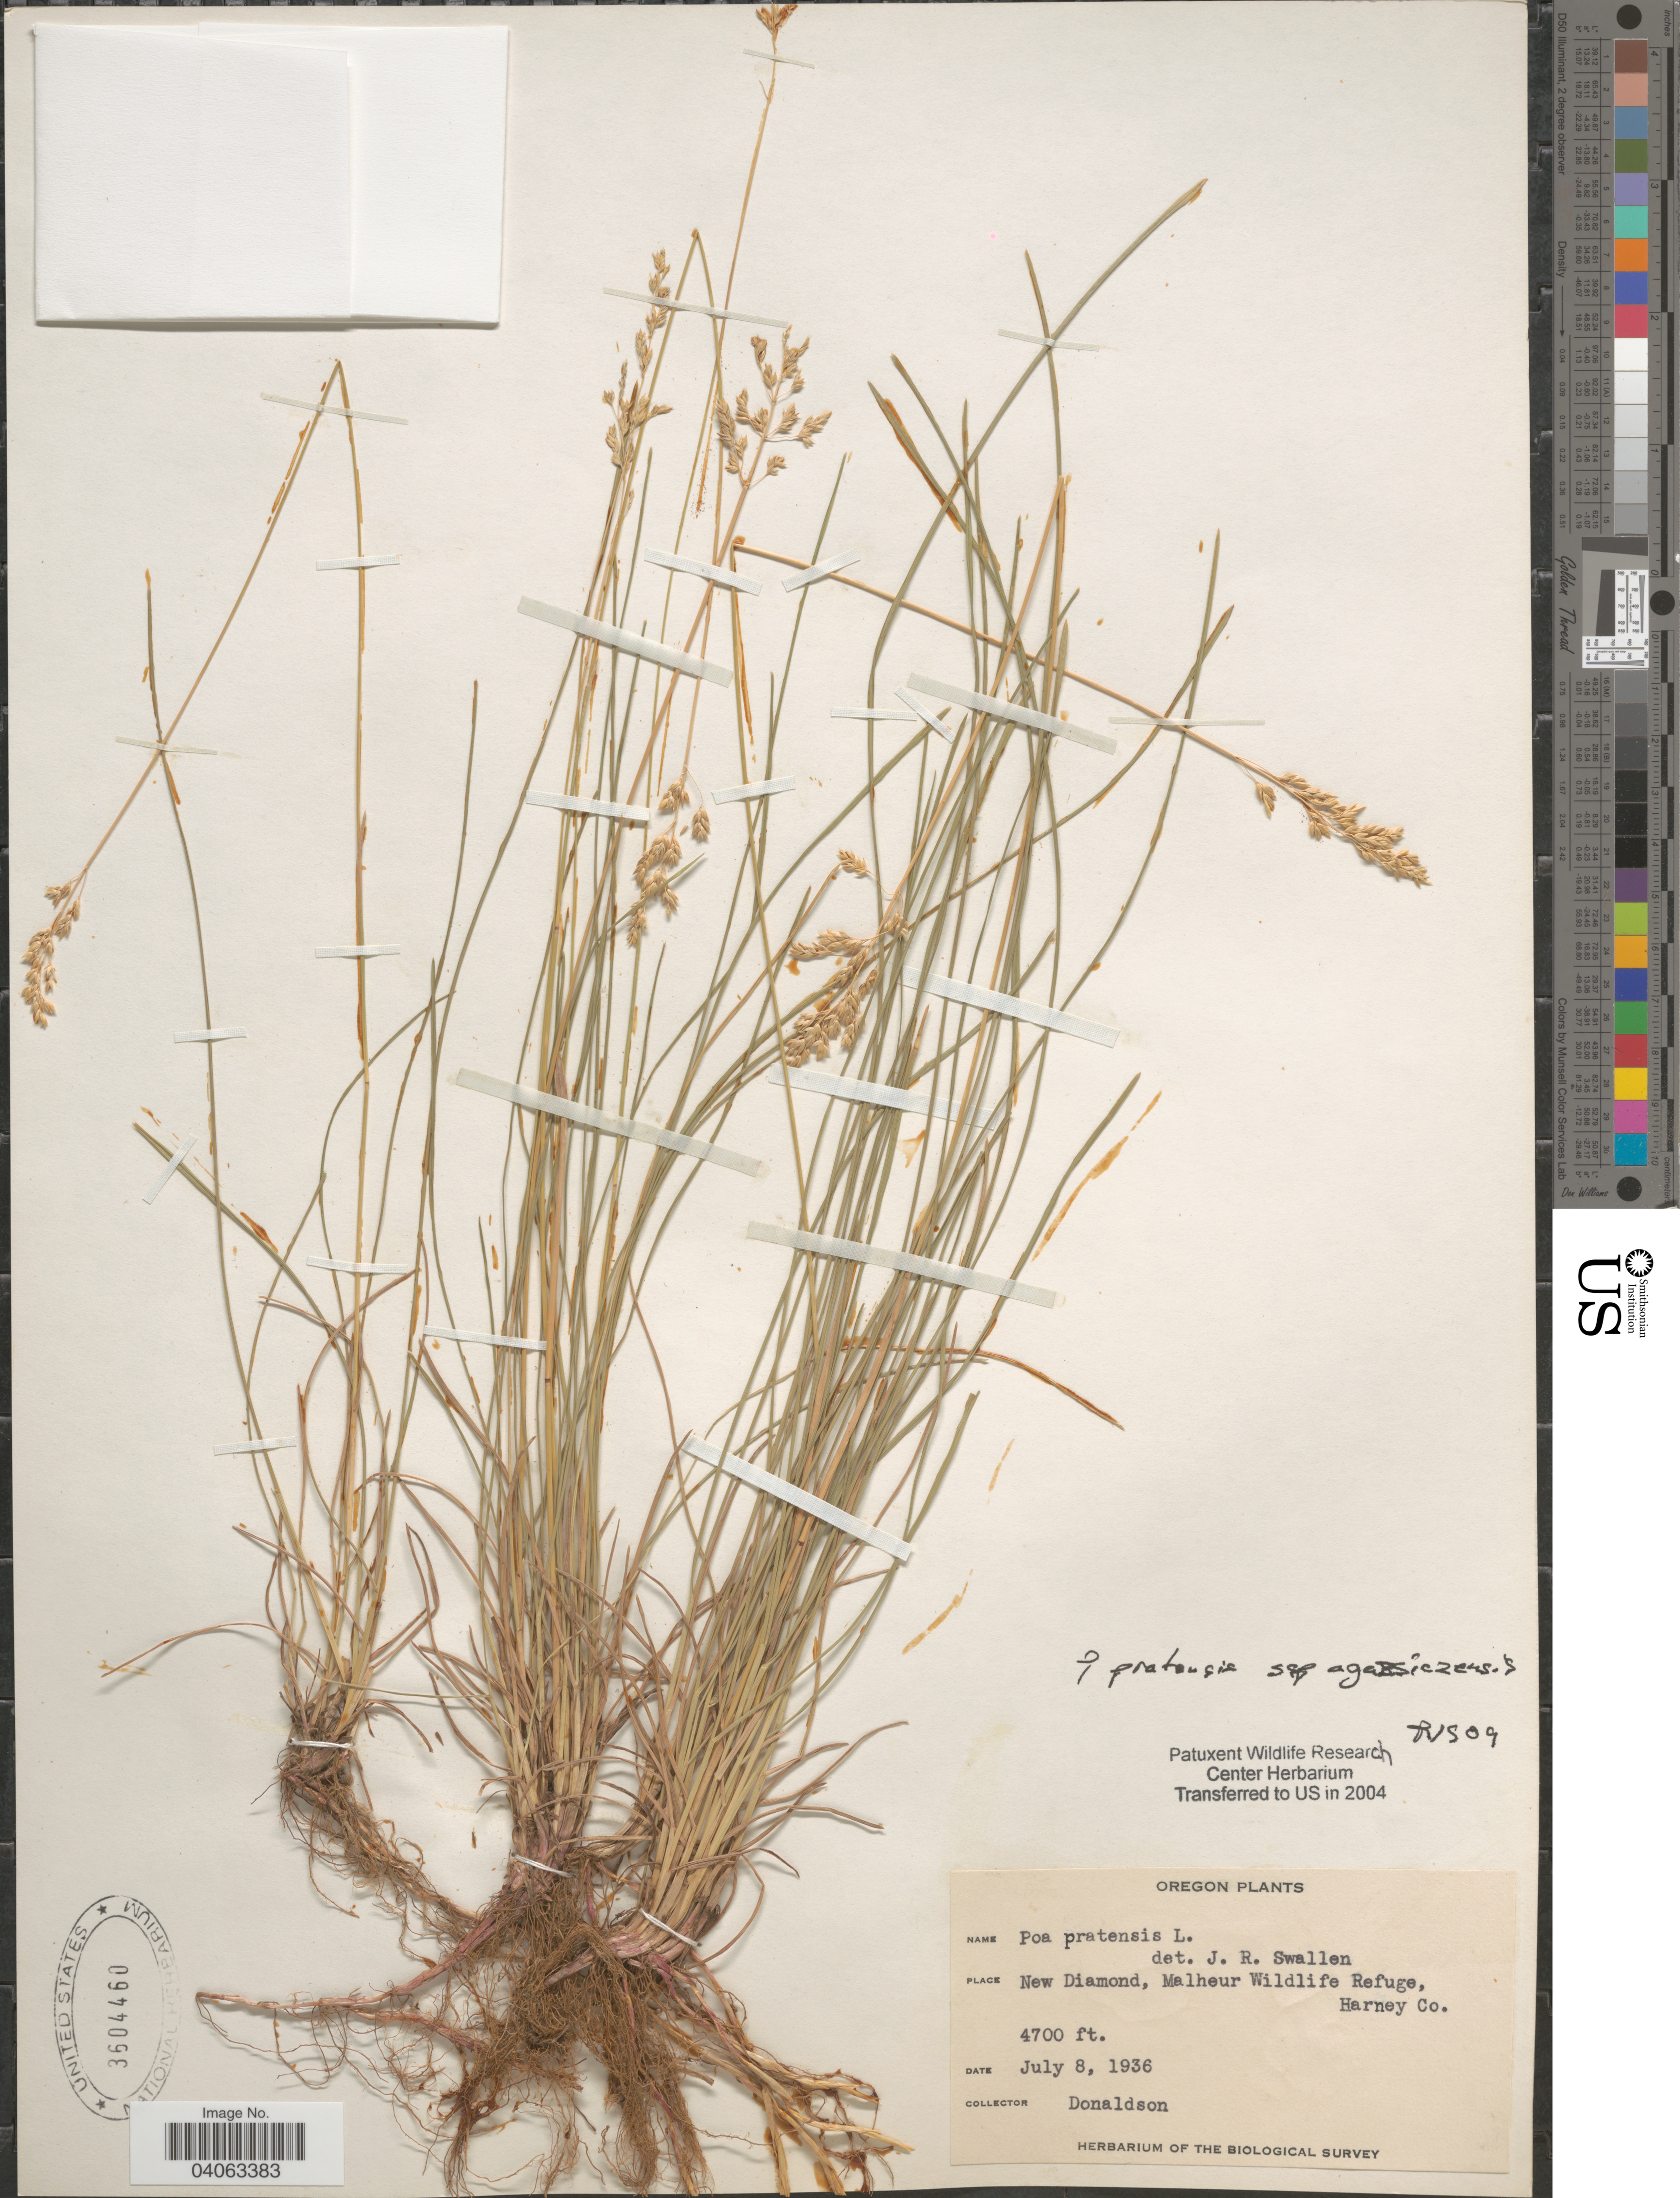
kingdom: Plantae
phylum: Tracheophyta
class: Liliopsida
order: Poales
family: Poaceae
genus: Poa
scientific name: Poa pratensis subsp. agassizensis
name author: (B. Boivin & D. Löve) Roy L. Taylor & MacBryde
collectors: -. Donaldson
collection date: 1936-07-08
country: United States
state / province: Oregon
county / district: Harney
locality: New Diamond, Malheur Wildlife Refuge, Harney Co.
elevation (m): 1433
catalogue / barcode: US 3604460